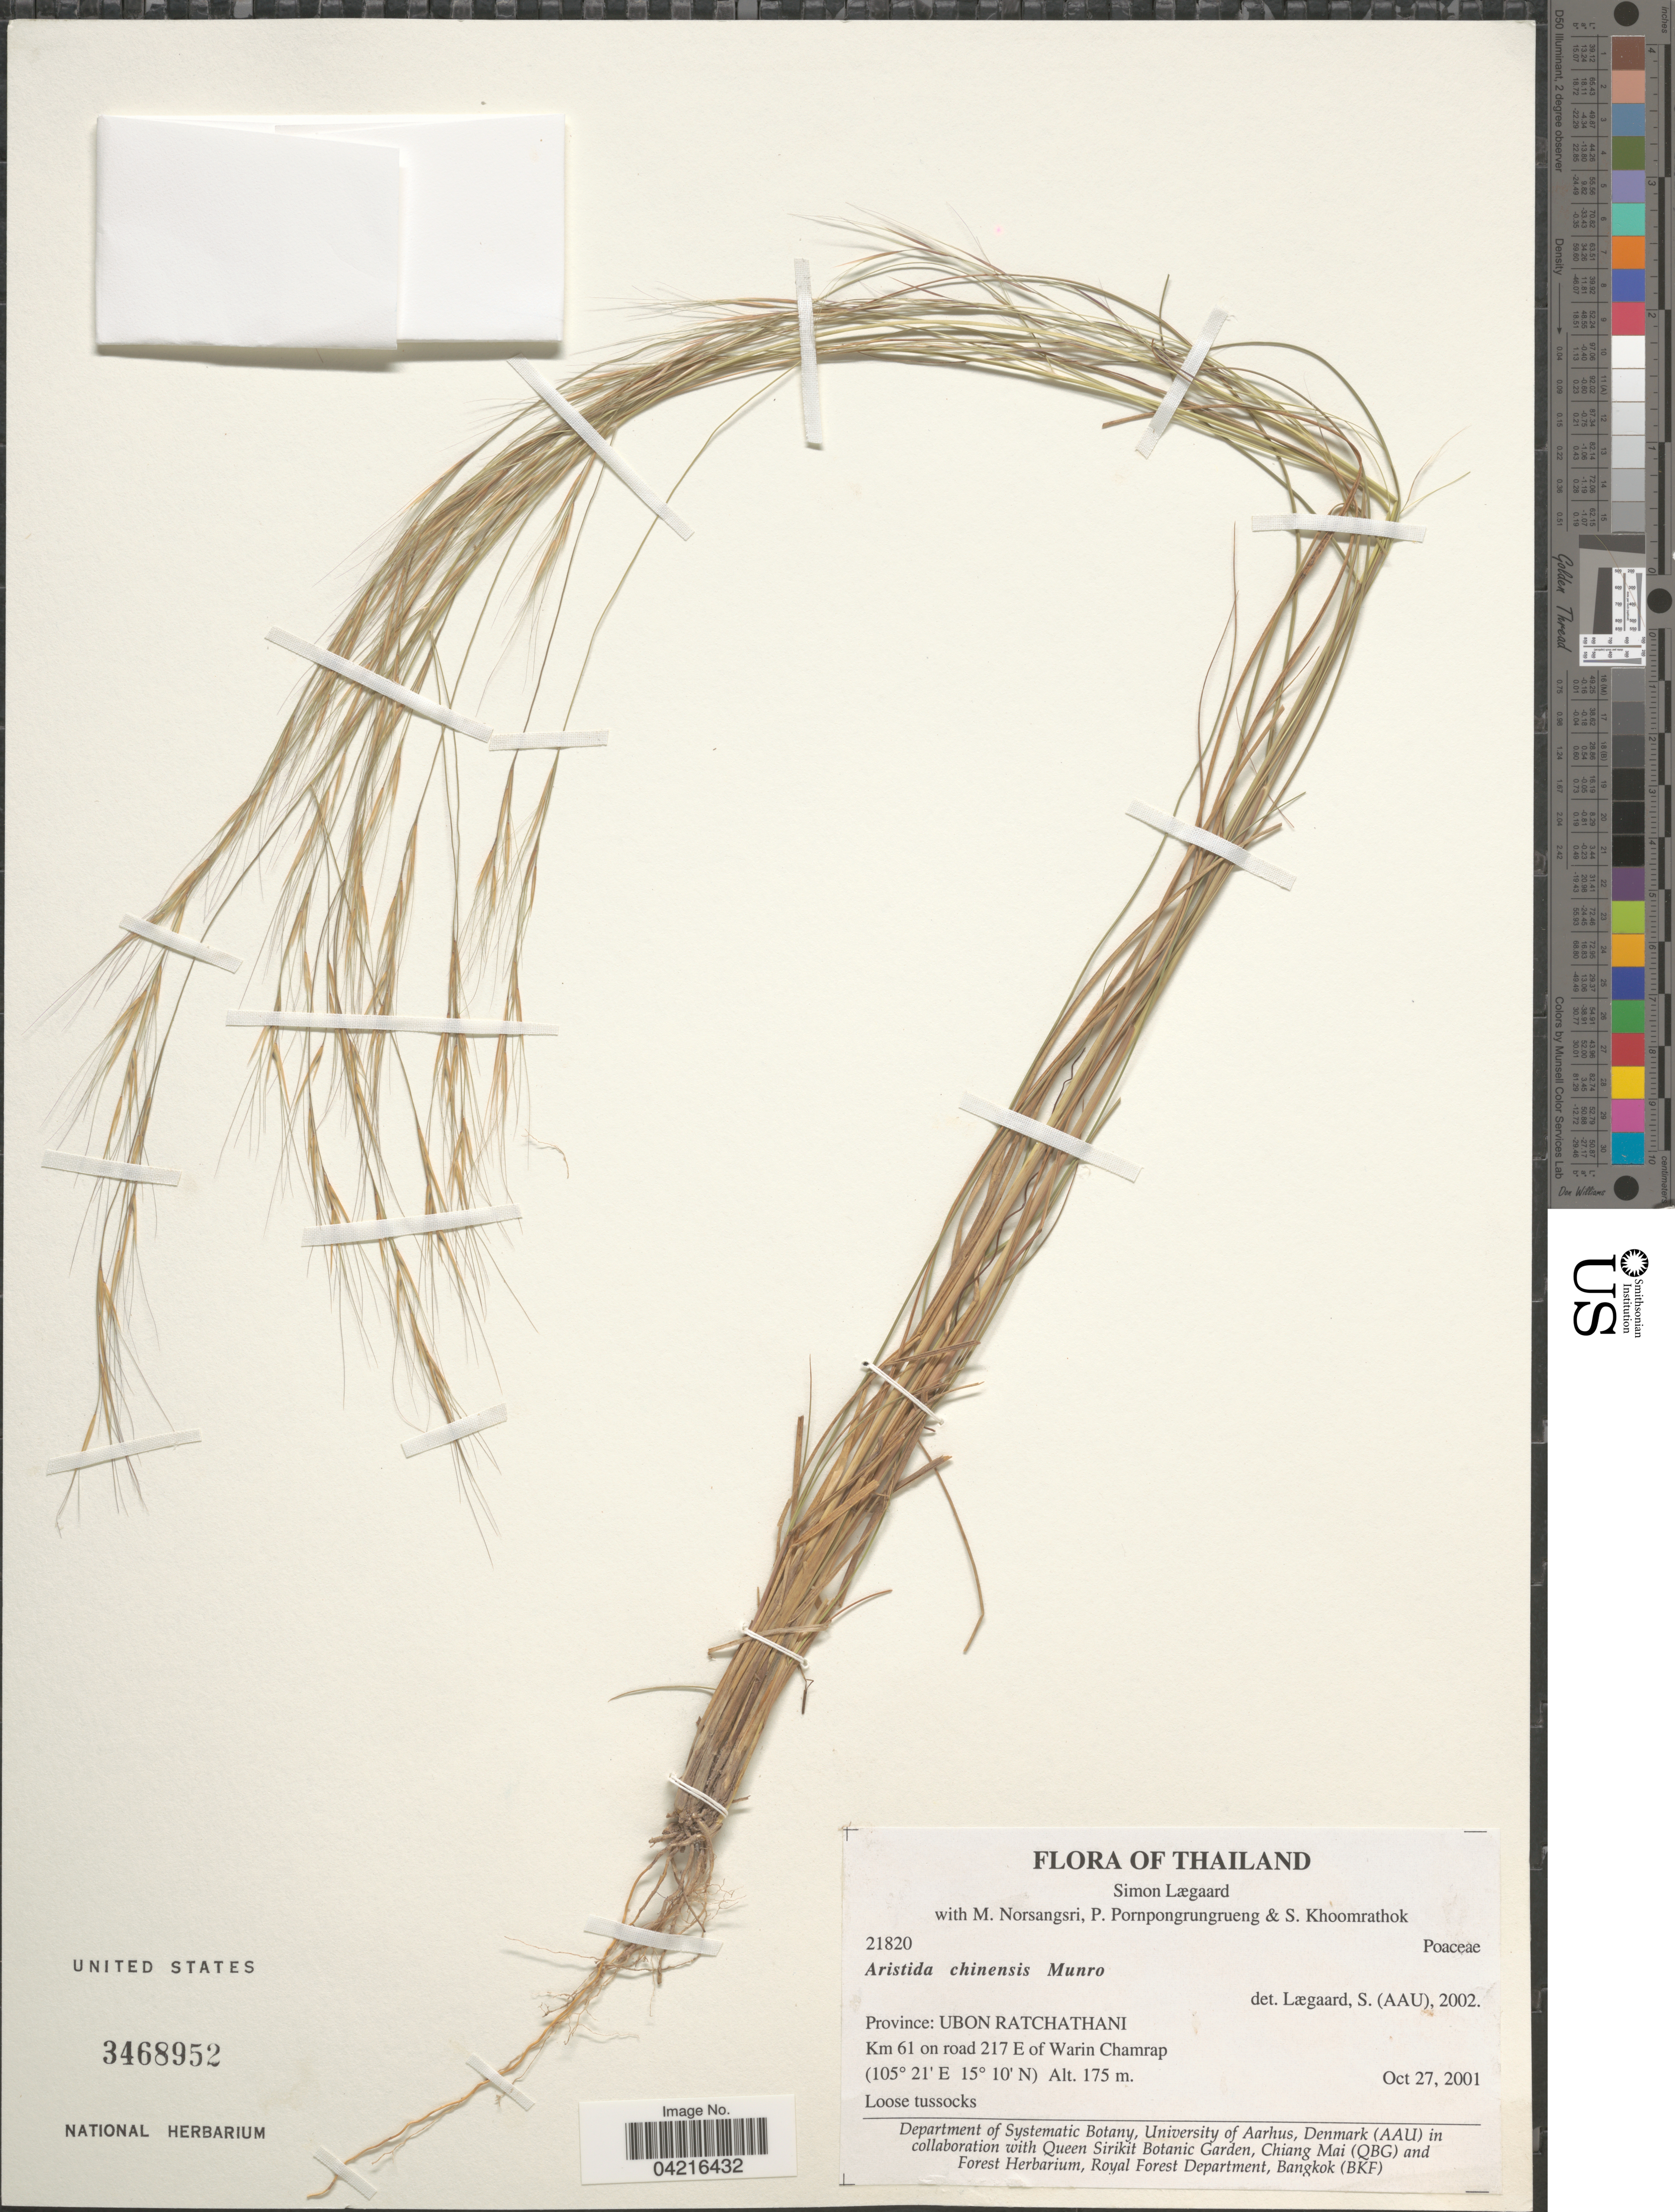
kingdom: Plantae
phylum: Tracheophyta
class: Liliopsida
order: Poales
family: Poaceae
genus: Aristida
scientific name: Aristida chinensis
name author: Munro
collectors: S. Lægaard, M. Norsangsri, P. Pornpongrungrueng & S. Khoomrathok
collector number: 21820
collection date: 2001-10-27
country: Thailand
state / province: Ubon Ratchathani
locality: Km 51 on road 217 E of Warin Chamrap.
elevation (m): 175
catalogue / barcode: US 3468952